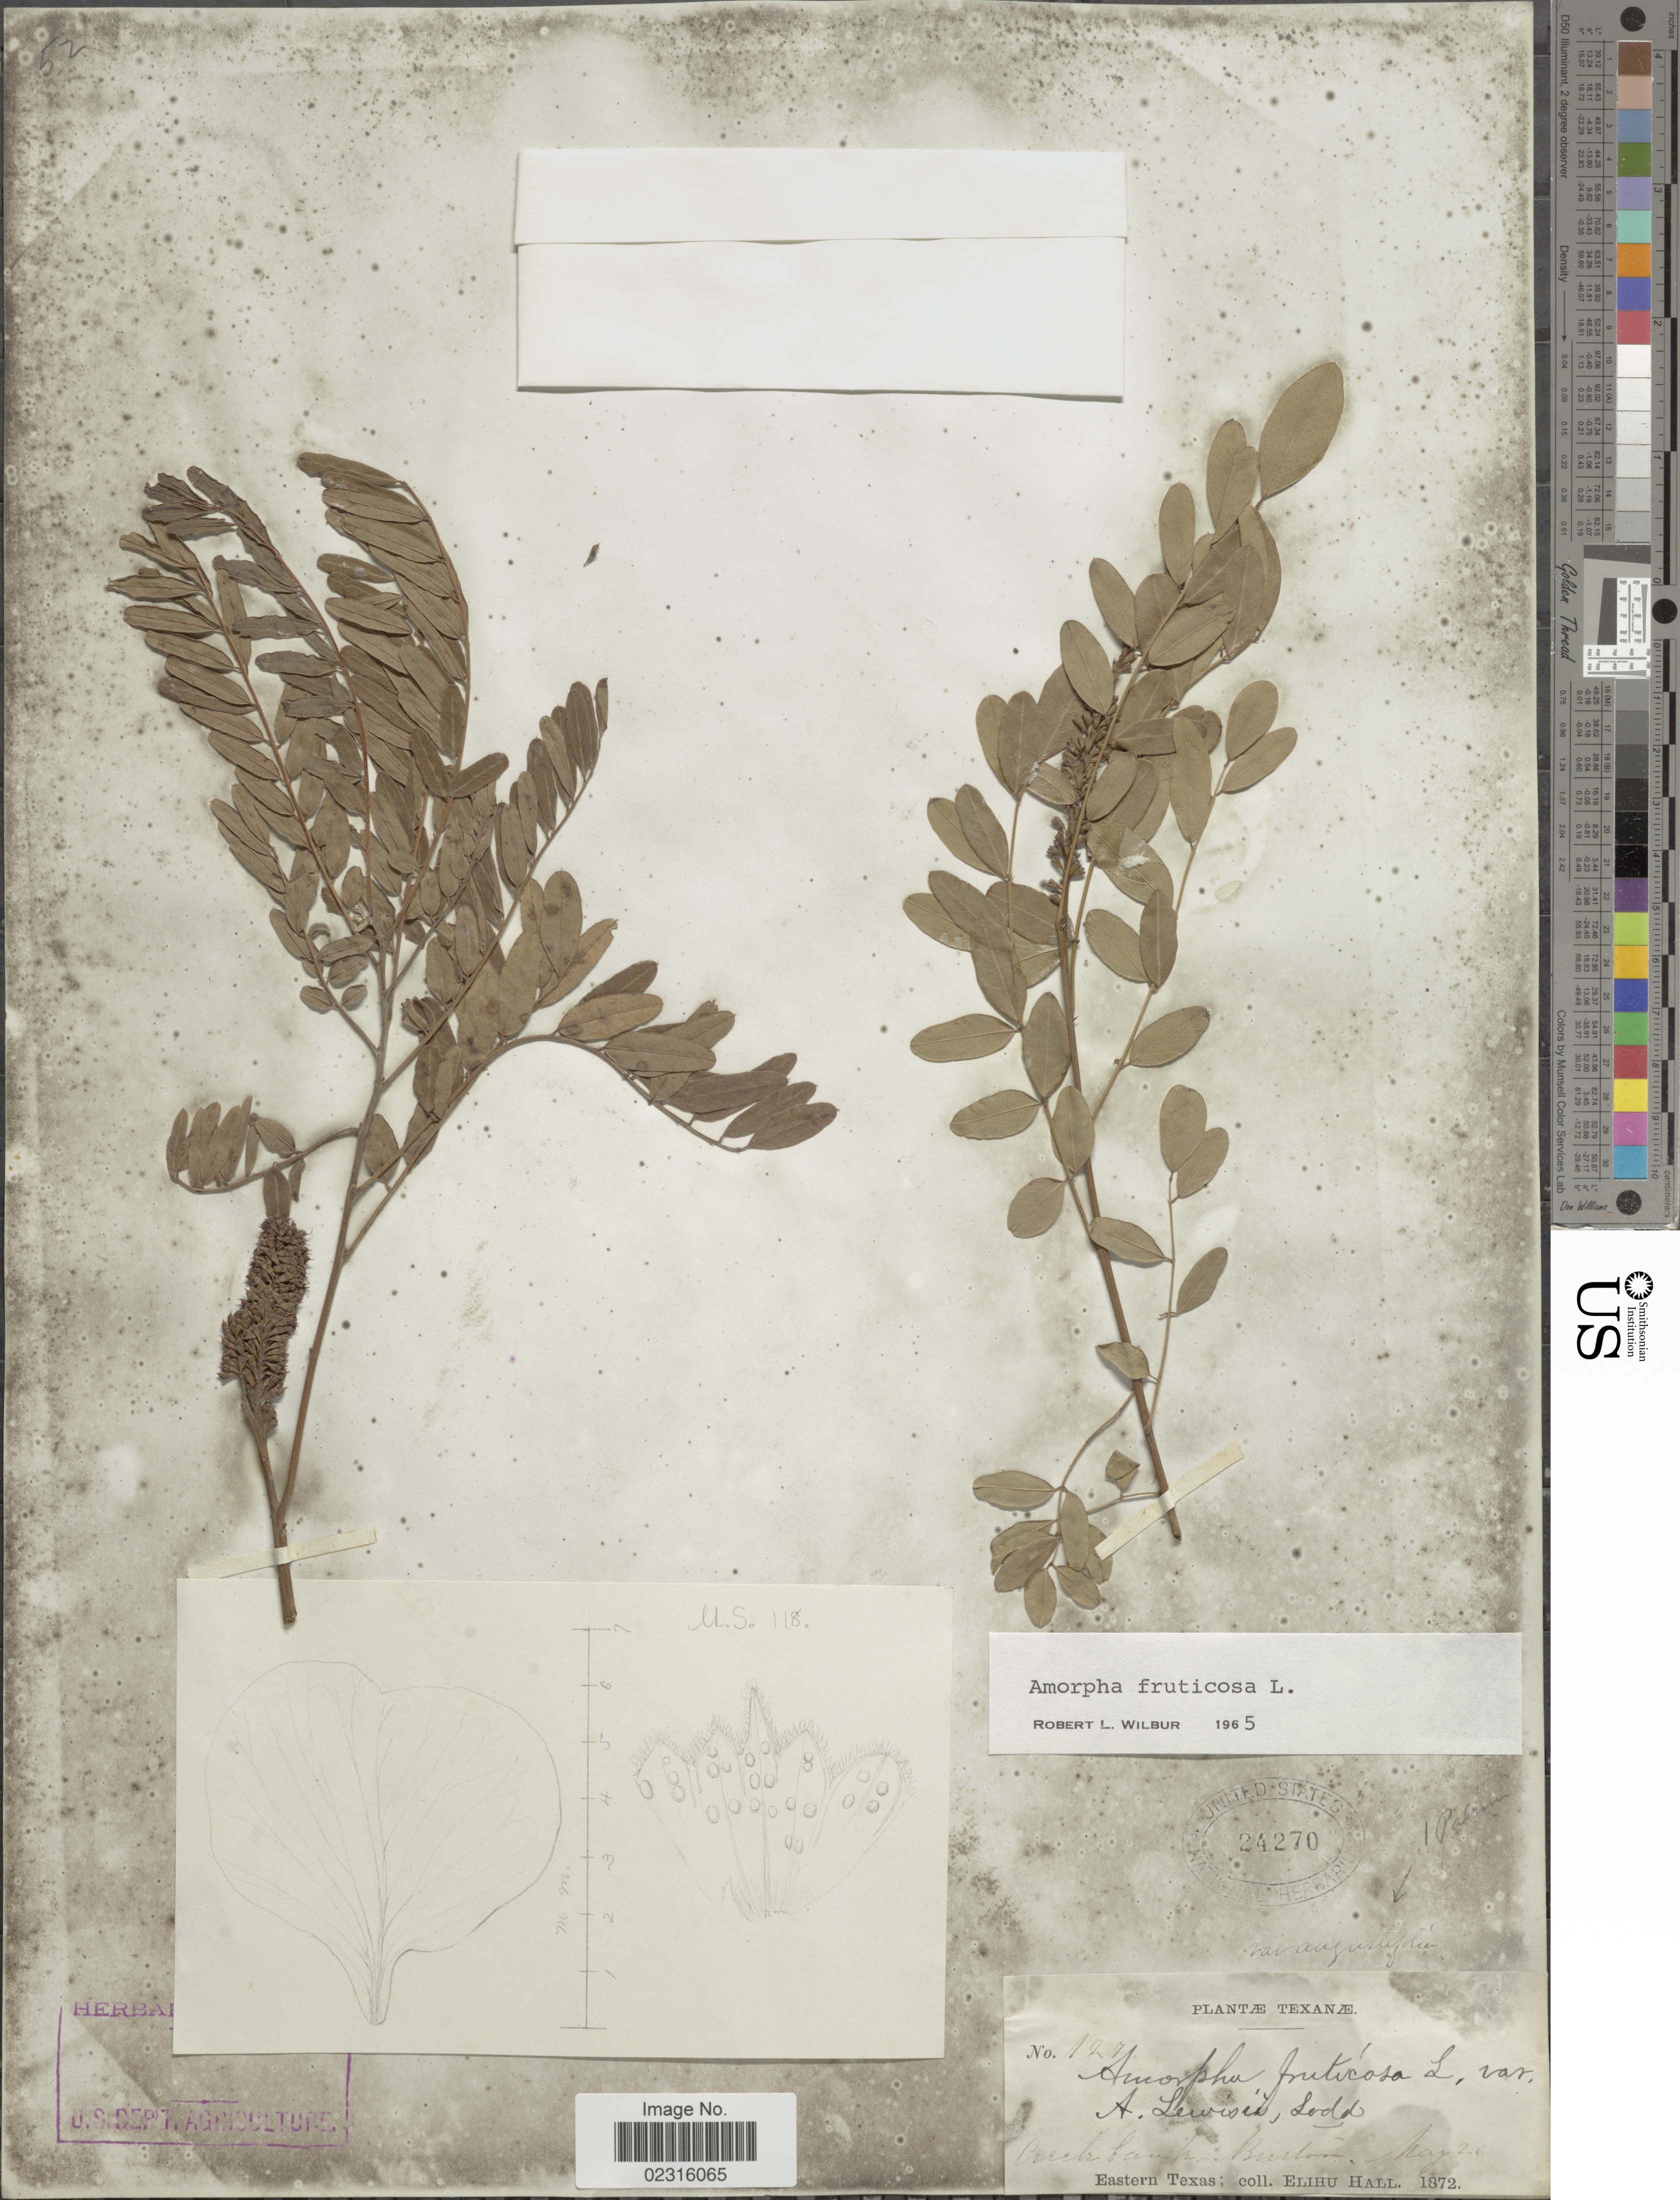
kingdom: Plantae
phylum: Tracheophyta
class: Magnoliopsida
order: Fabales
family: Fabaceae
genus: Amorpha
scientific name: Amorpha fruticosa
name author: L.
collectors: E. Hall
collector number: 127*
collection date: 1872-05-26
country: United States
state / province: Texas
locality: Eastern Texas, Creek bank.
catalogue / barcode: US 24270